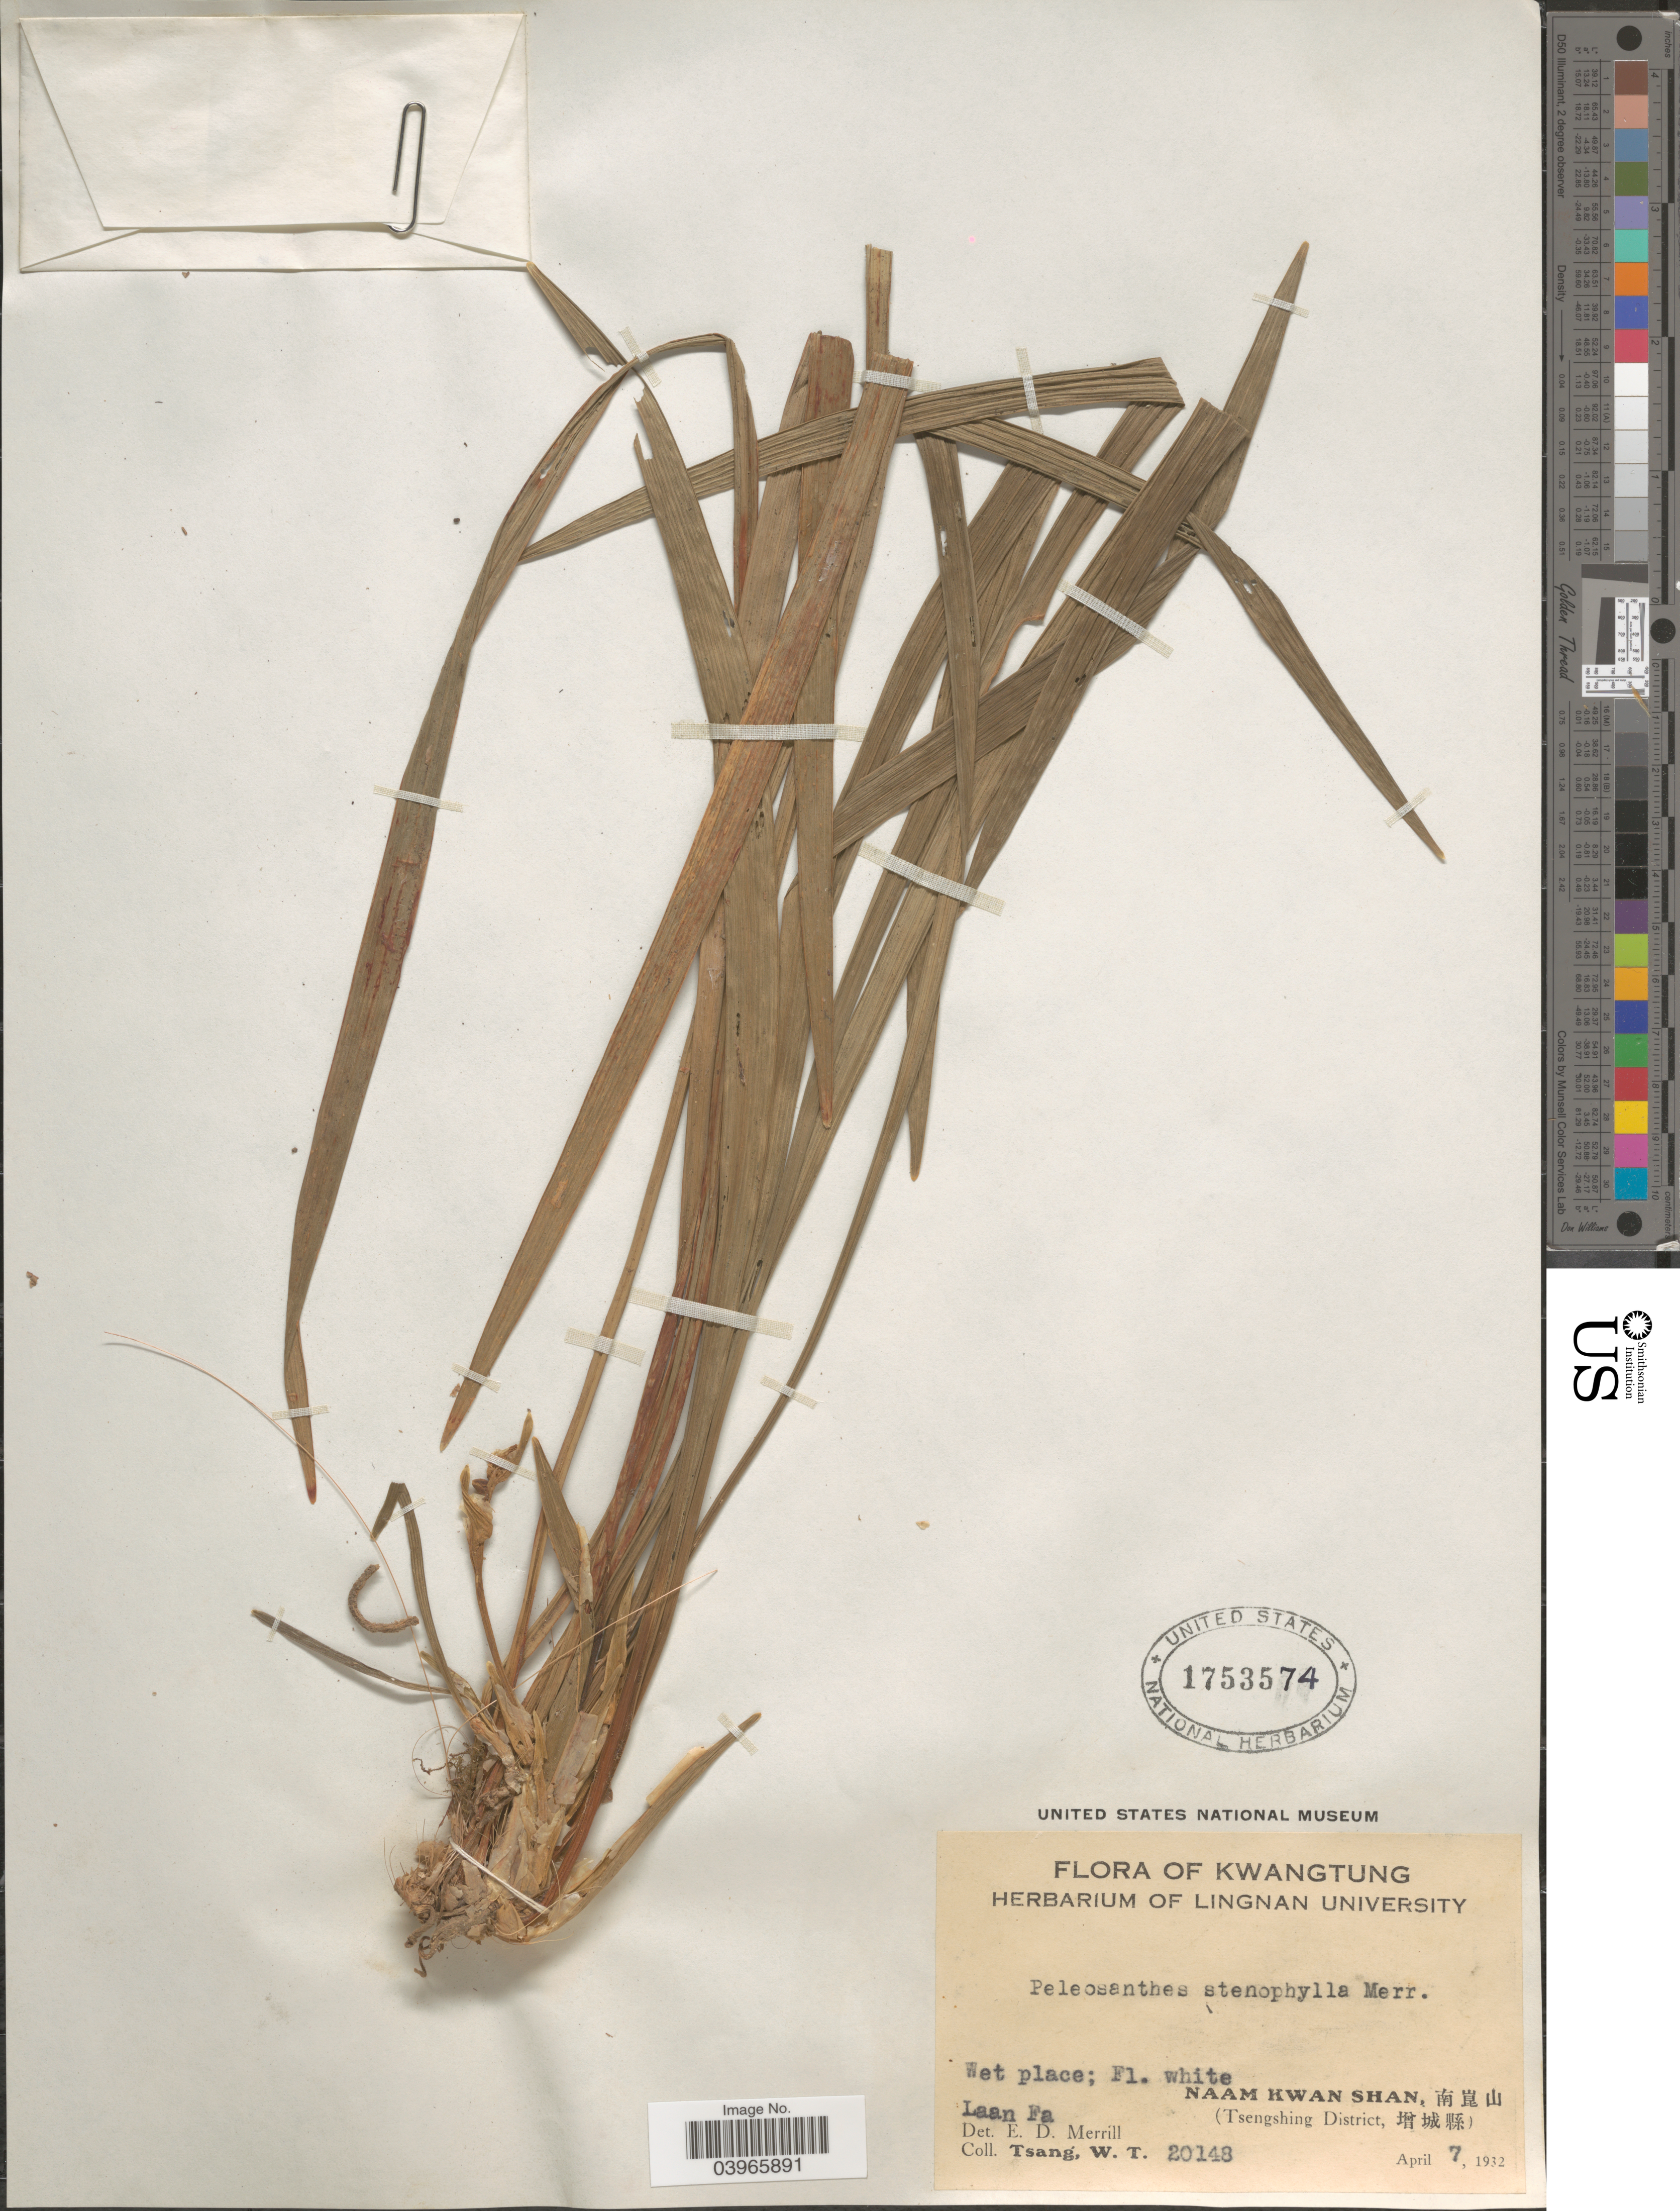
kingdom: Plantae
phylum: Tracheophyta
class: Liliopsida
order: Asparagales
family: Asparagaceae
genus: Ophiopogon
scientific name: Ophiopogon stenophyllus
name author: (Merr.) L. Rodr.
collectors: W. T. Tsang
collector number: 20148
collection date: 1932-04-07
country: China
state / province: Guangdong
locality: Kwangtung. Laan Fa. Naam Kwan Shan, X. (Tsengshing District, X).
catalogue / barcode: US 1753574